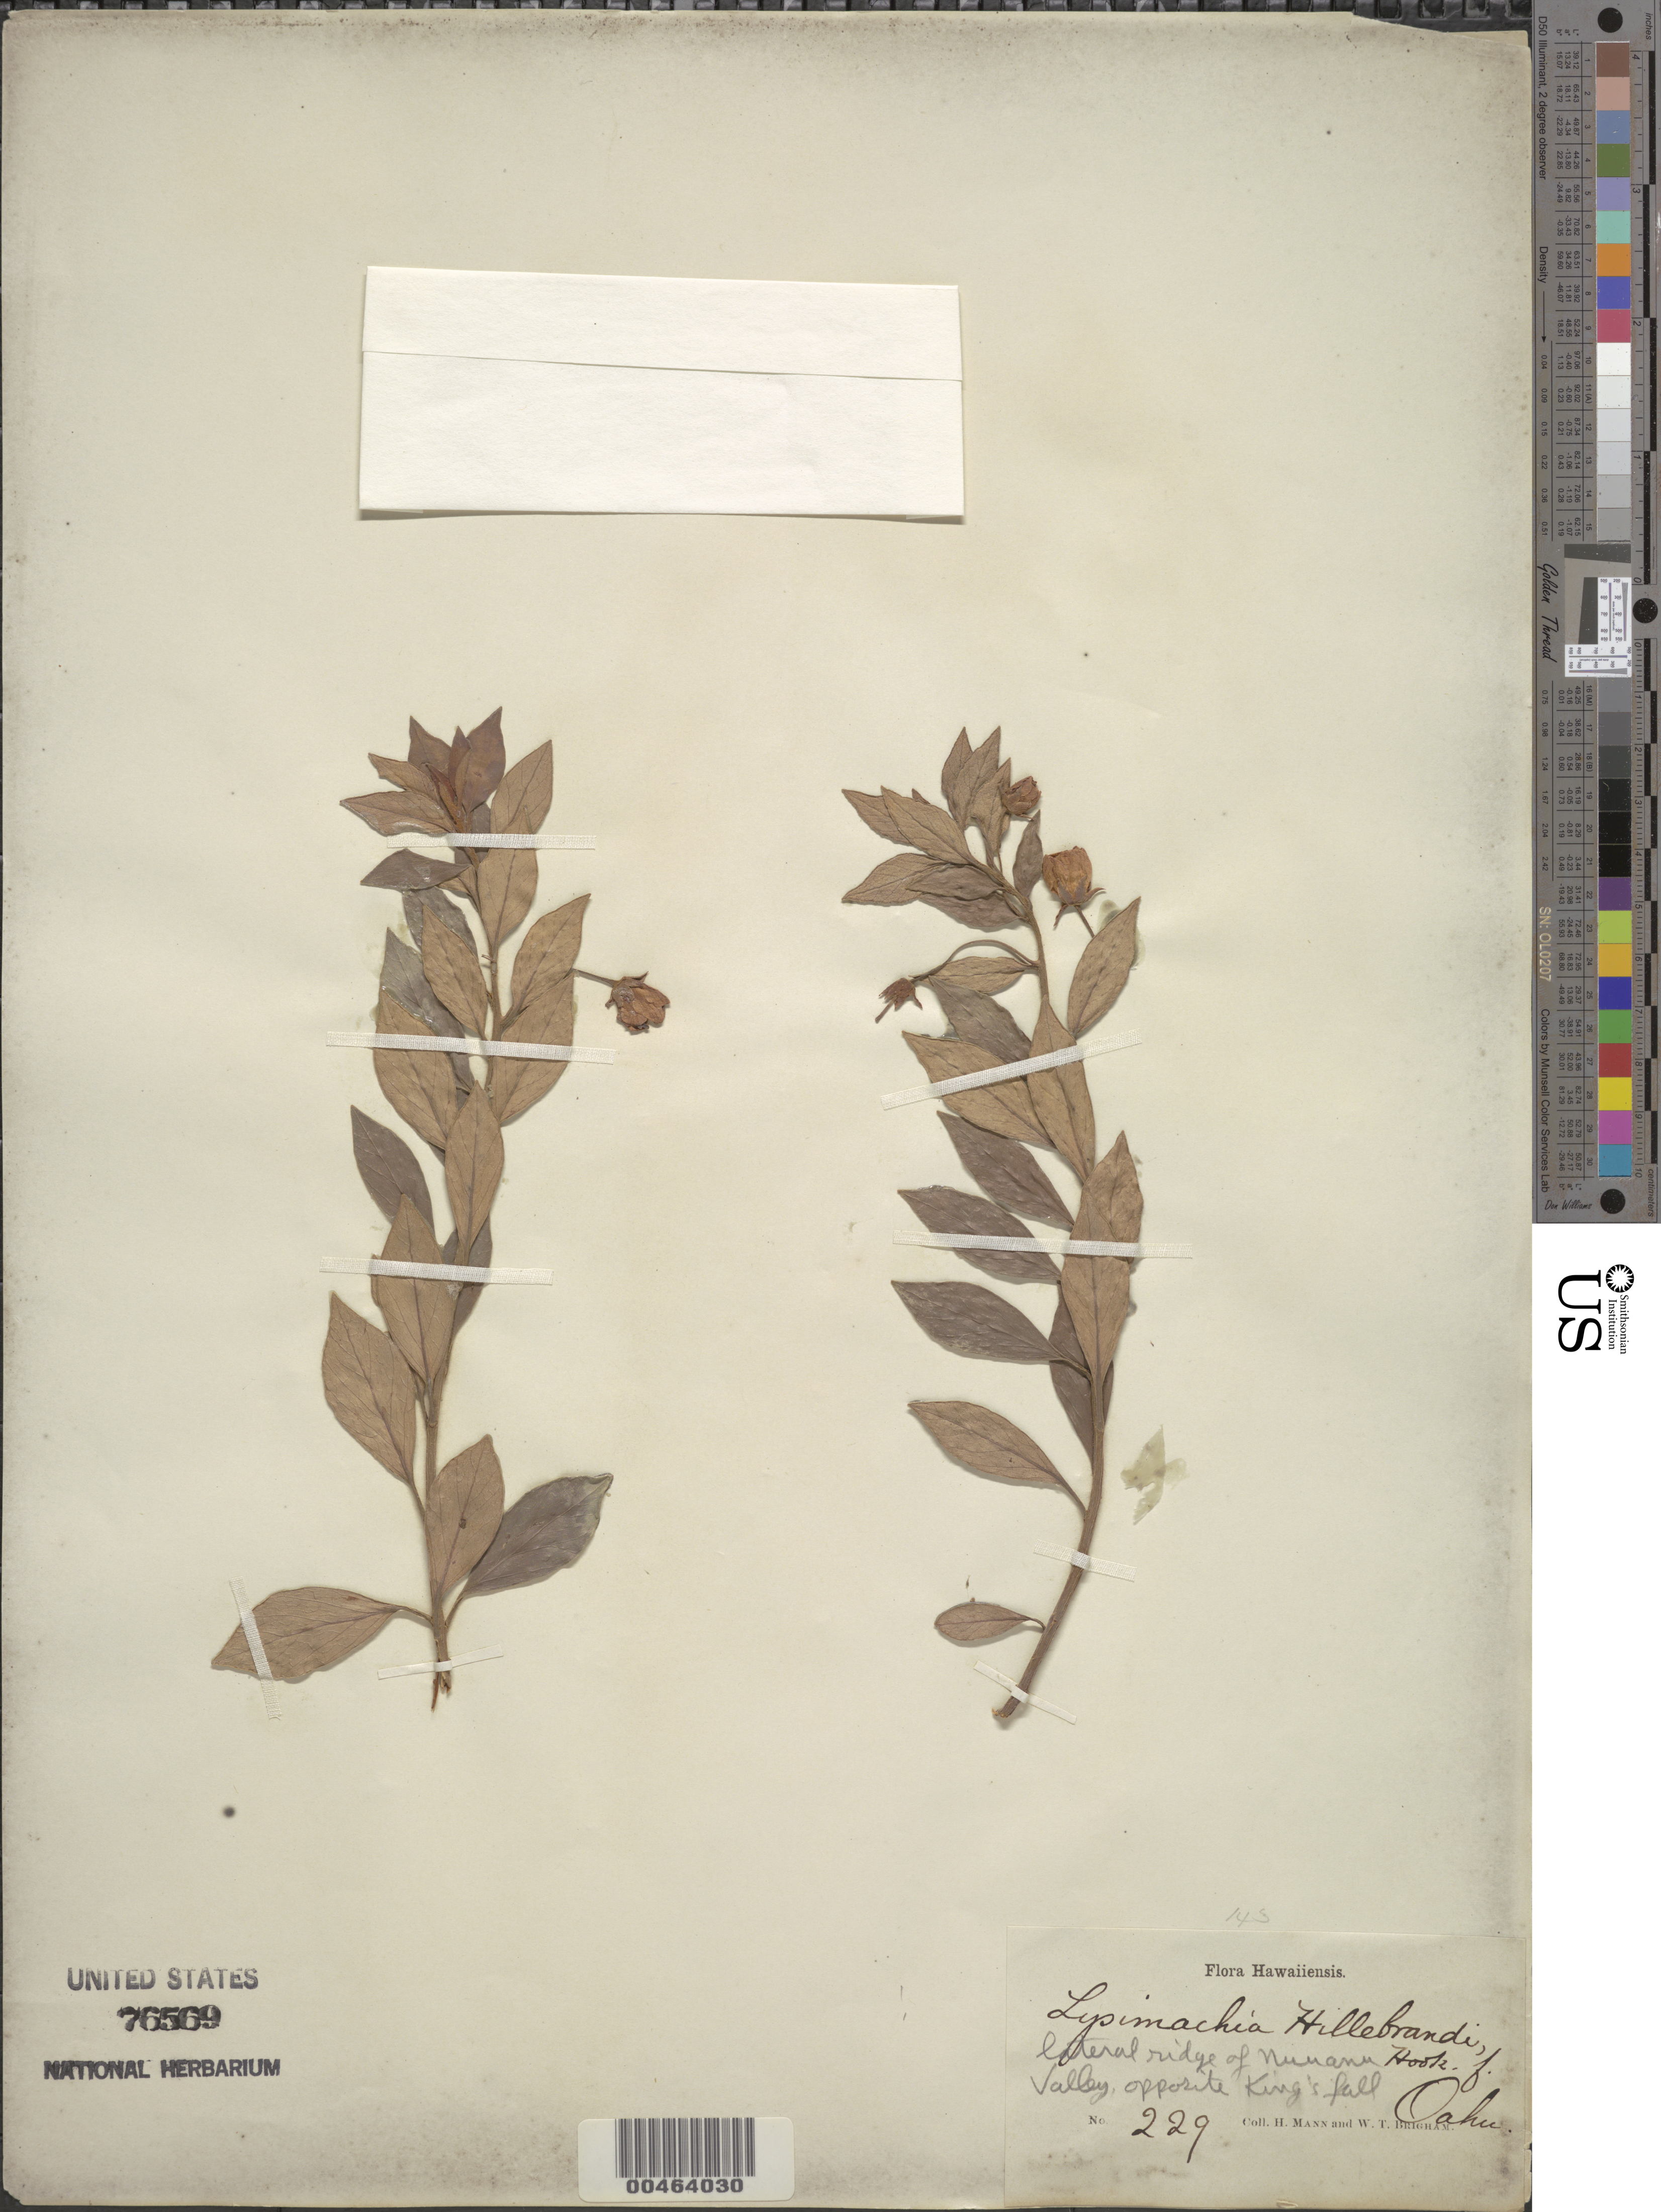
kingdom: Plantae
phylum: Tracheophyta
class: Magnoliopsida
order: Ericales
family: Primulaceae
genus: Lysimachia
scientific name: Lysimachia hillebrandii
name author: Hook. f. ex A. Gray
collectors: H. Mann & W. T. Brigham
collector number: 229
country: United States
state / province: Hawaii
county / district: Honolulu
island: Oahu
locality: Lateral ridge of Nuuanu Valley, opposite King's fall.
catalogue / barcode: US 76569